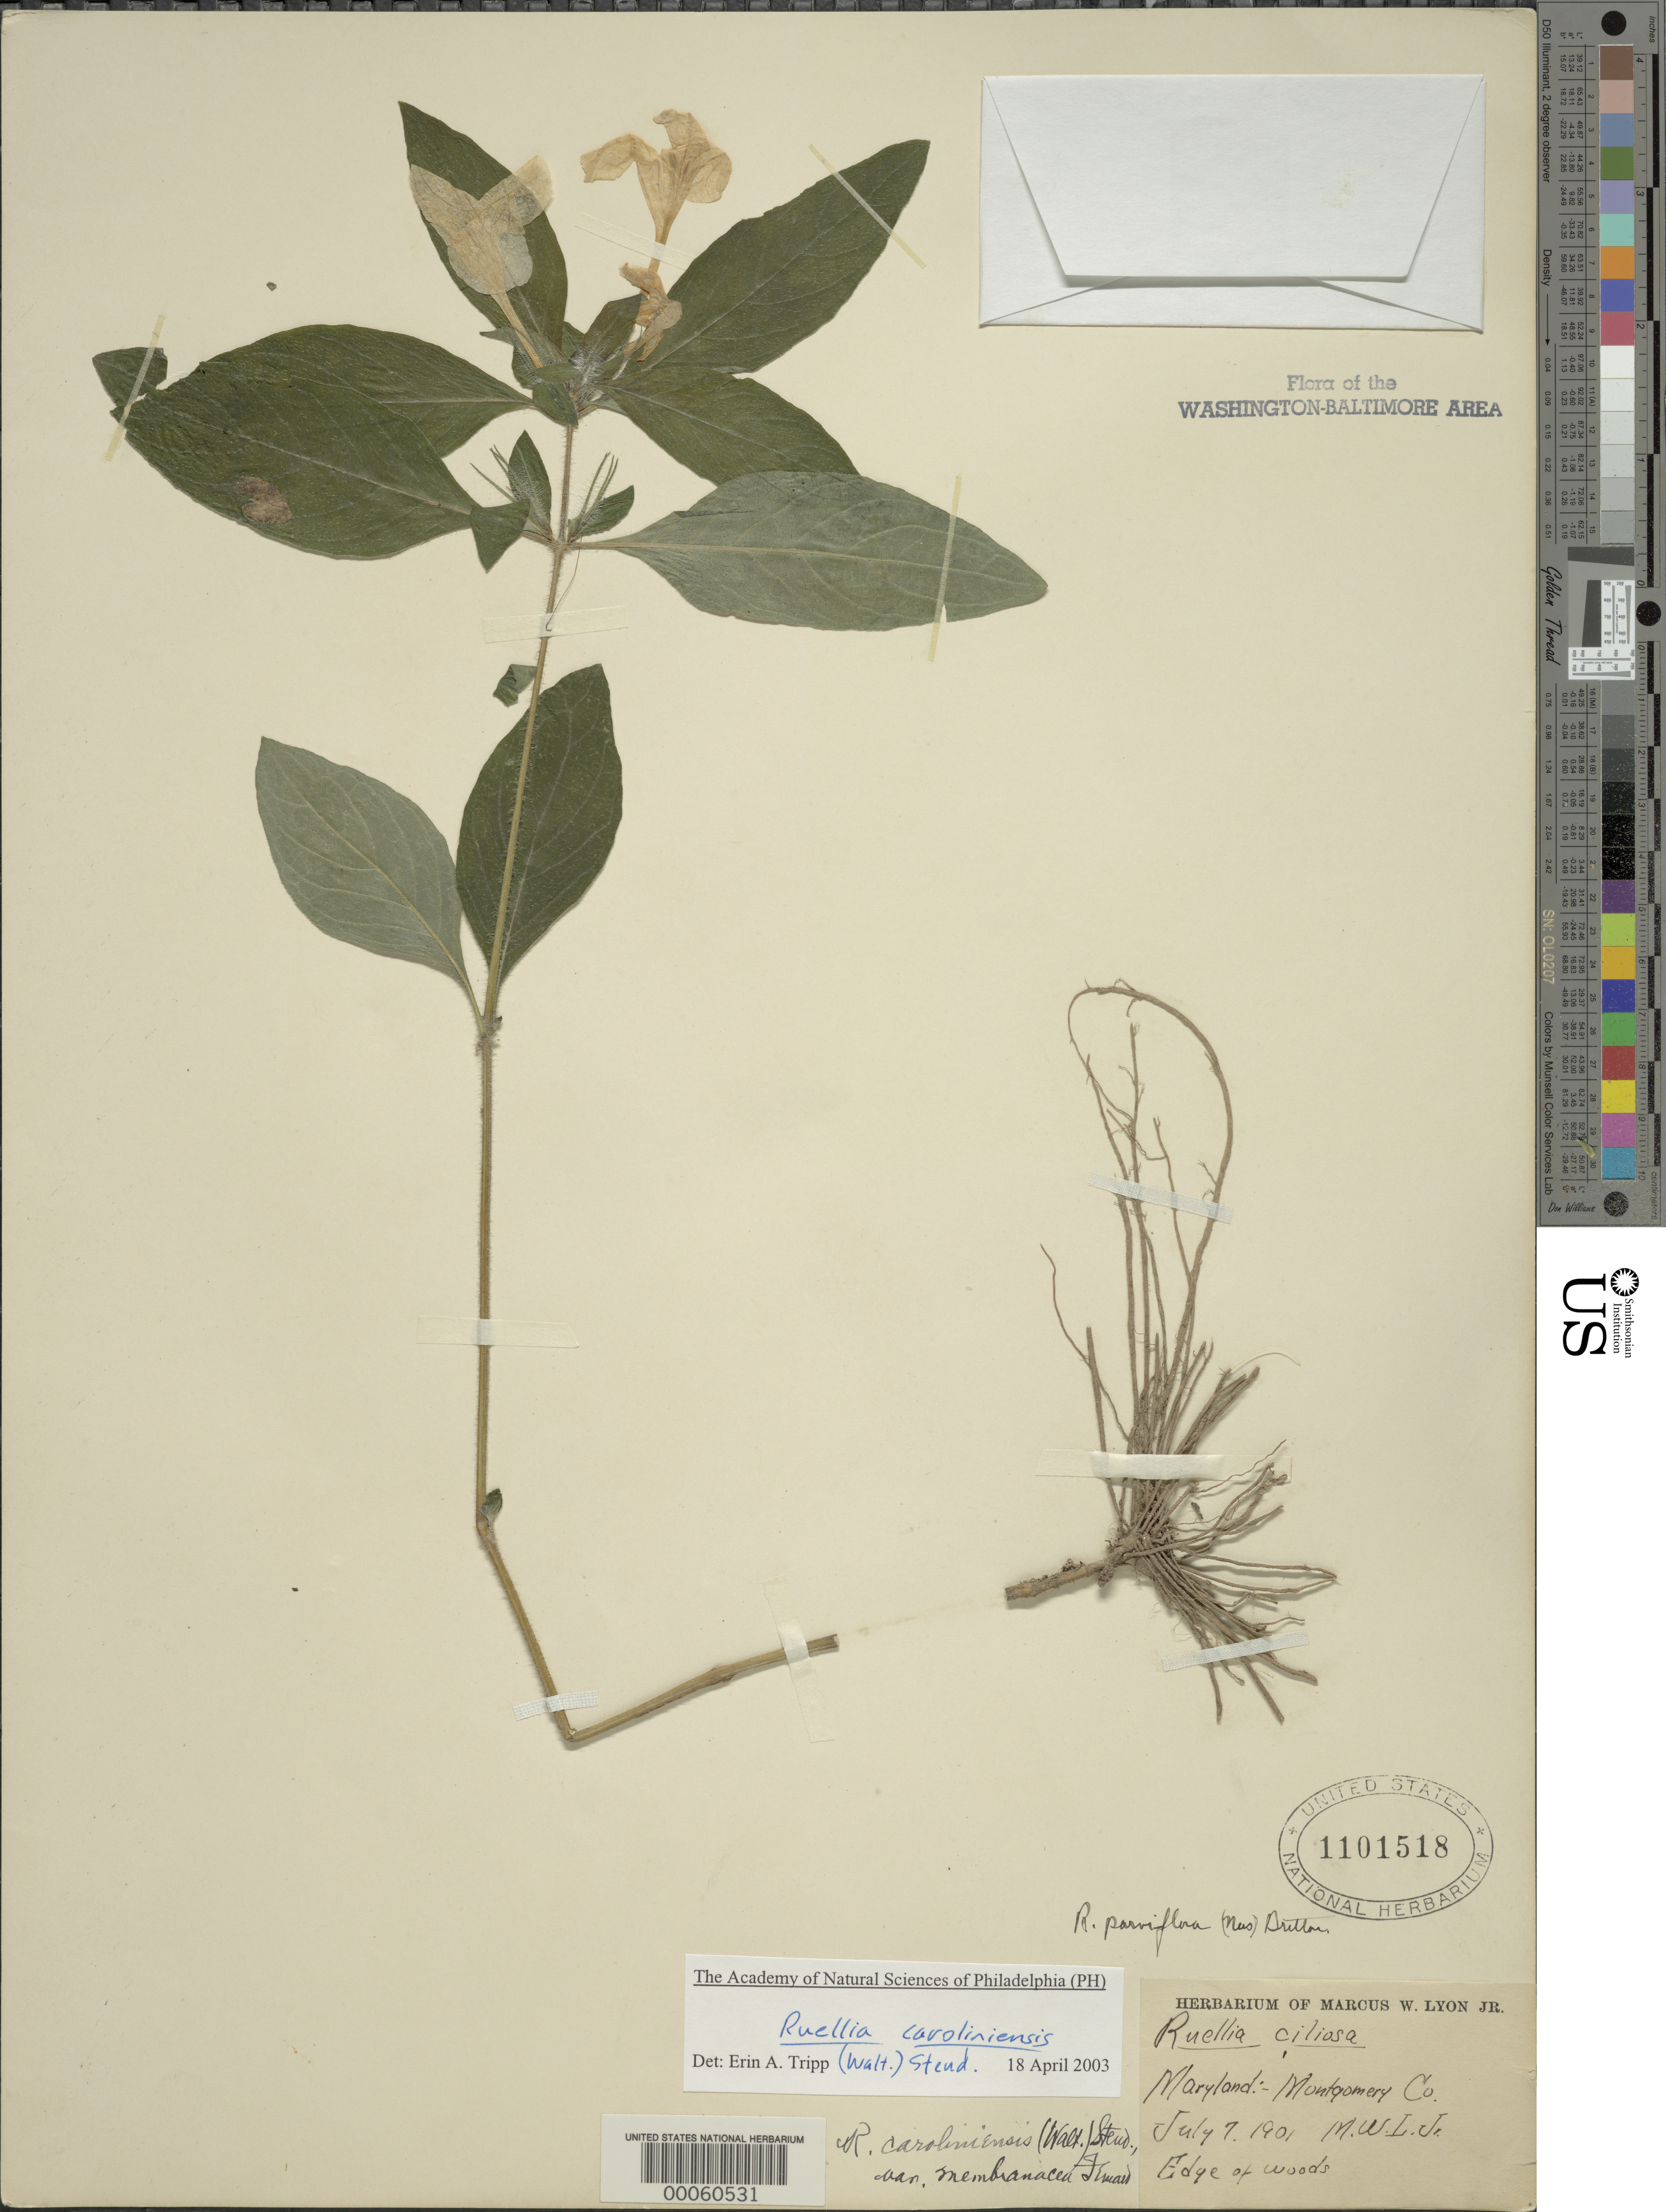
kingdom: Plantae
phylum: Tracheophyta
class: Magnoliopsida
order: Lamiales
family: Acanthaceae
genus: Ruellia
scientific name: Ruellia caroliniensis var. membranacea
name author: Fernald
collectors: M. W. Lyon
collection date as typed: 07 Jul 1901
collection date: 1901-07-07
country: United States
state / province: Maryland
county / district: Montgomery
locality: W. end clearing - near river just E of Rock of Gibraltar.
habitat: Edge of woods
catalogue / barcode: US 1101518